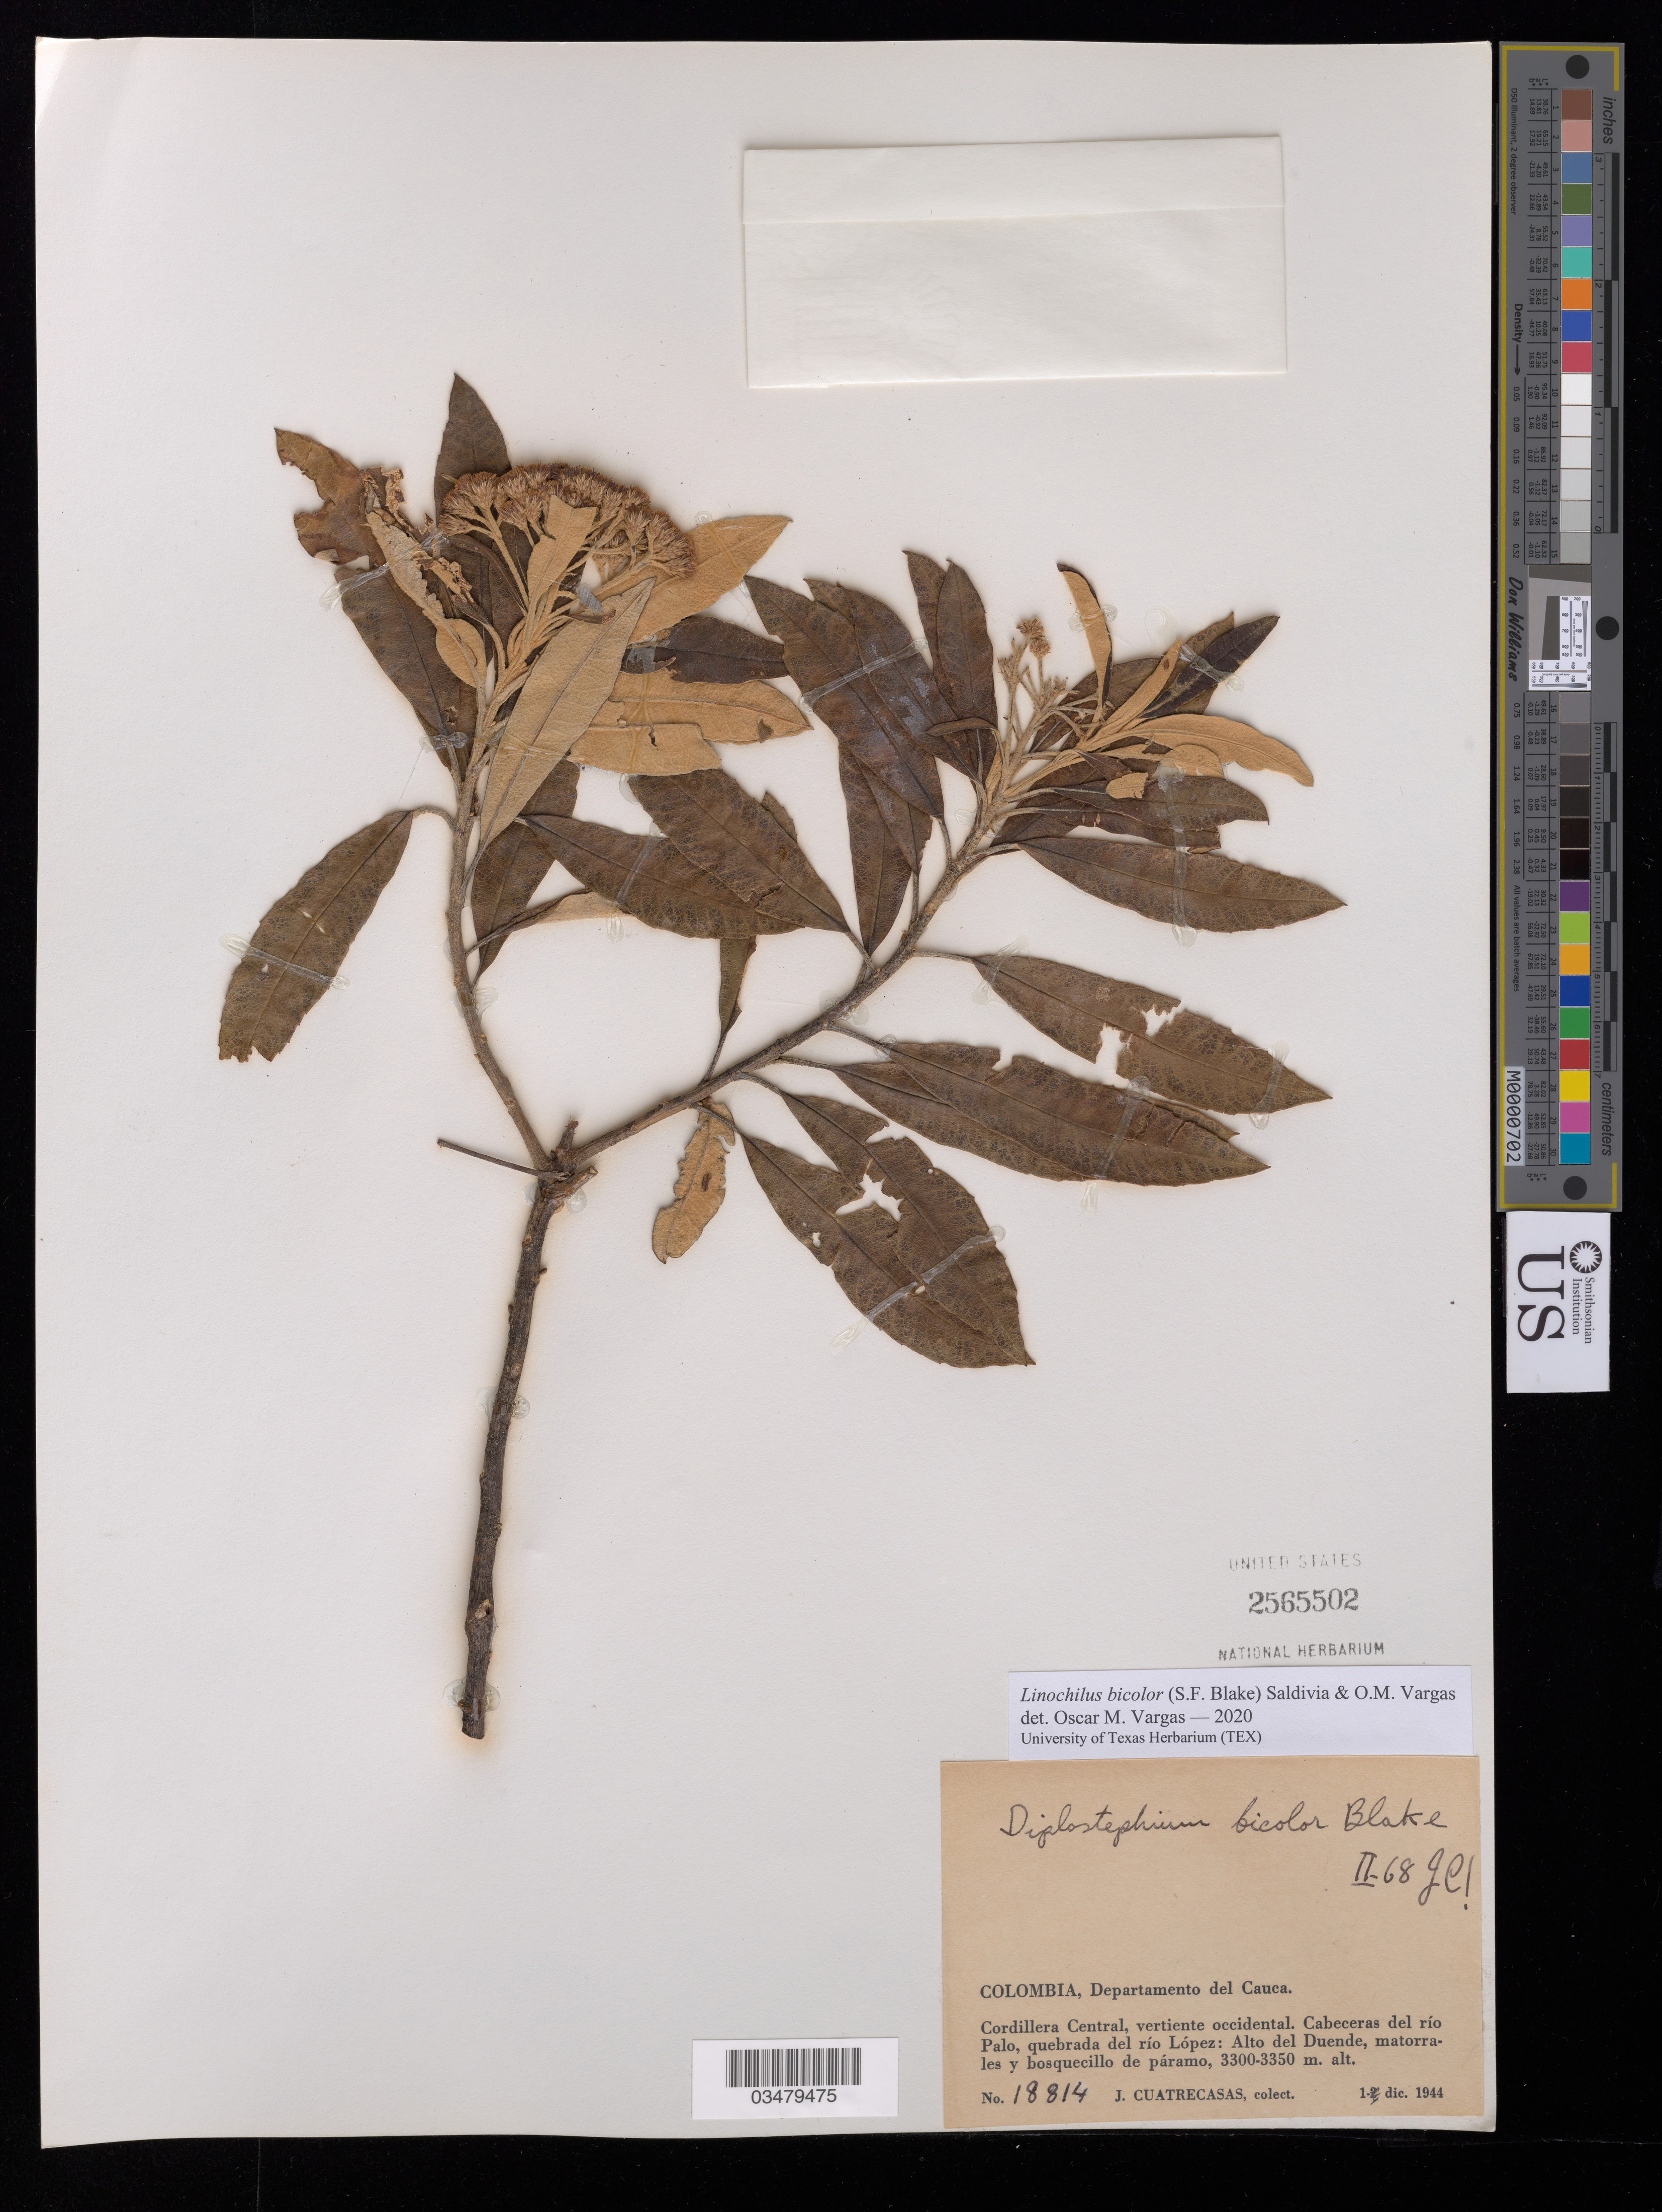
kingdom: Plantae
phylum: Tracheophyta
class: Magnoliopsida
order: Asterales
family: Asteraceae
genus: Linochilus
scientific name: Linochilus bicolor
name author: (S.F. Blake) Saldivia & O.M. Vargas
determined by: Vargas, Oscar M.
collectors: J. Cuatrecasas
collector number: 18814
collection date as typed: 01 Dec 1944 to 02 Dec 1944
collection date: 1944-12-01/1944-12-02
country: Colombia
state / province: Cauca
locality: Cabecera del Rio Palo, Quebrado del Rio Lopez, Alto del Duende.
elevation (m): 3300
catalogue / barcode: US 2565502